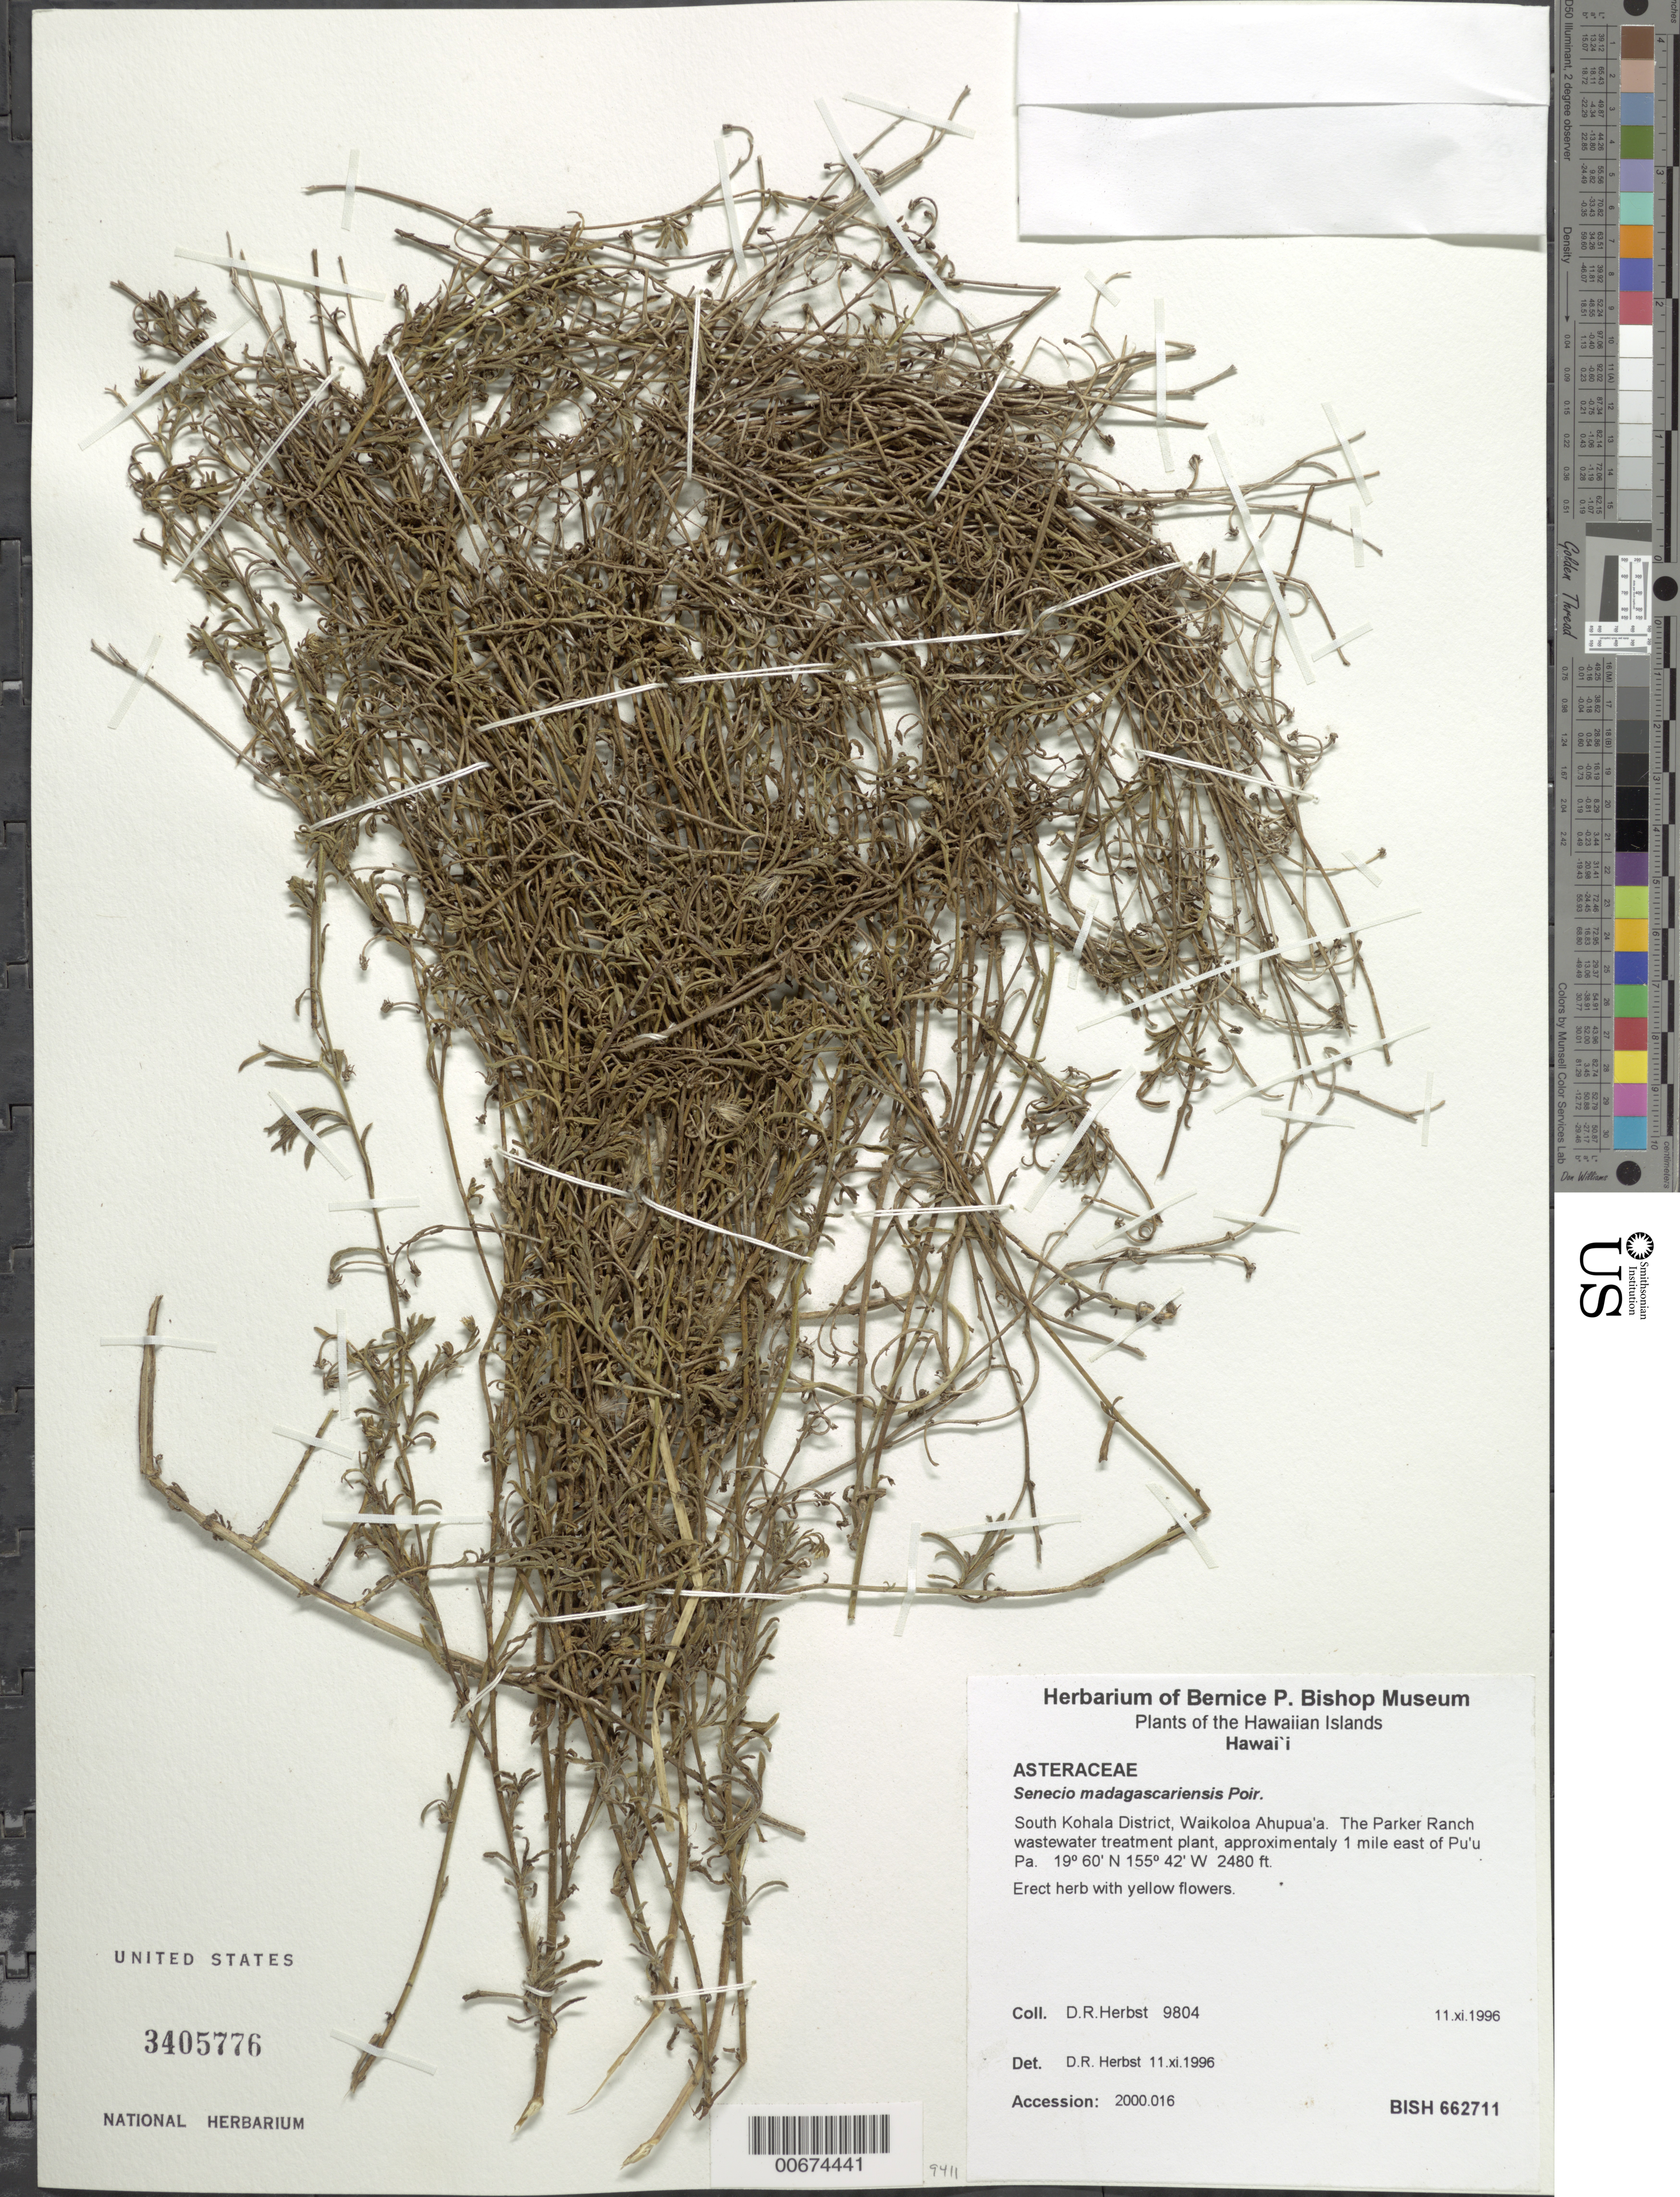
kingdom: Plantae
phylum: Tracheophyta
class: Magnoliopsida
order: Asterales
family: Asteraceae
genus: Senecio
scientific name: Senecio madagascariensis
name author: Poir.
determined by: Herbst, D. R.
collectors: D. R. Herbst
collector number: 9804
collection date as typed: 11 Nov 1996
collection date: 1996-11-11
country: United States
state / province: Hawaii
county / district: Hawaii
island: Hawaii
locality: South Kohala Distr., Waikoloa Ahupua'a. The Parker Ranch wastewater treatment plant, approximately 1 mile east of Pu'u Pa.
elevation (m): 755.9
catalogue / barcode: US 3405776